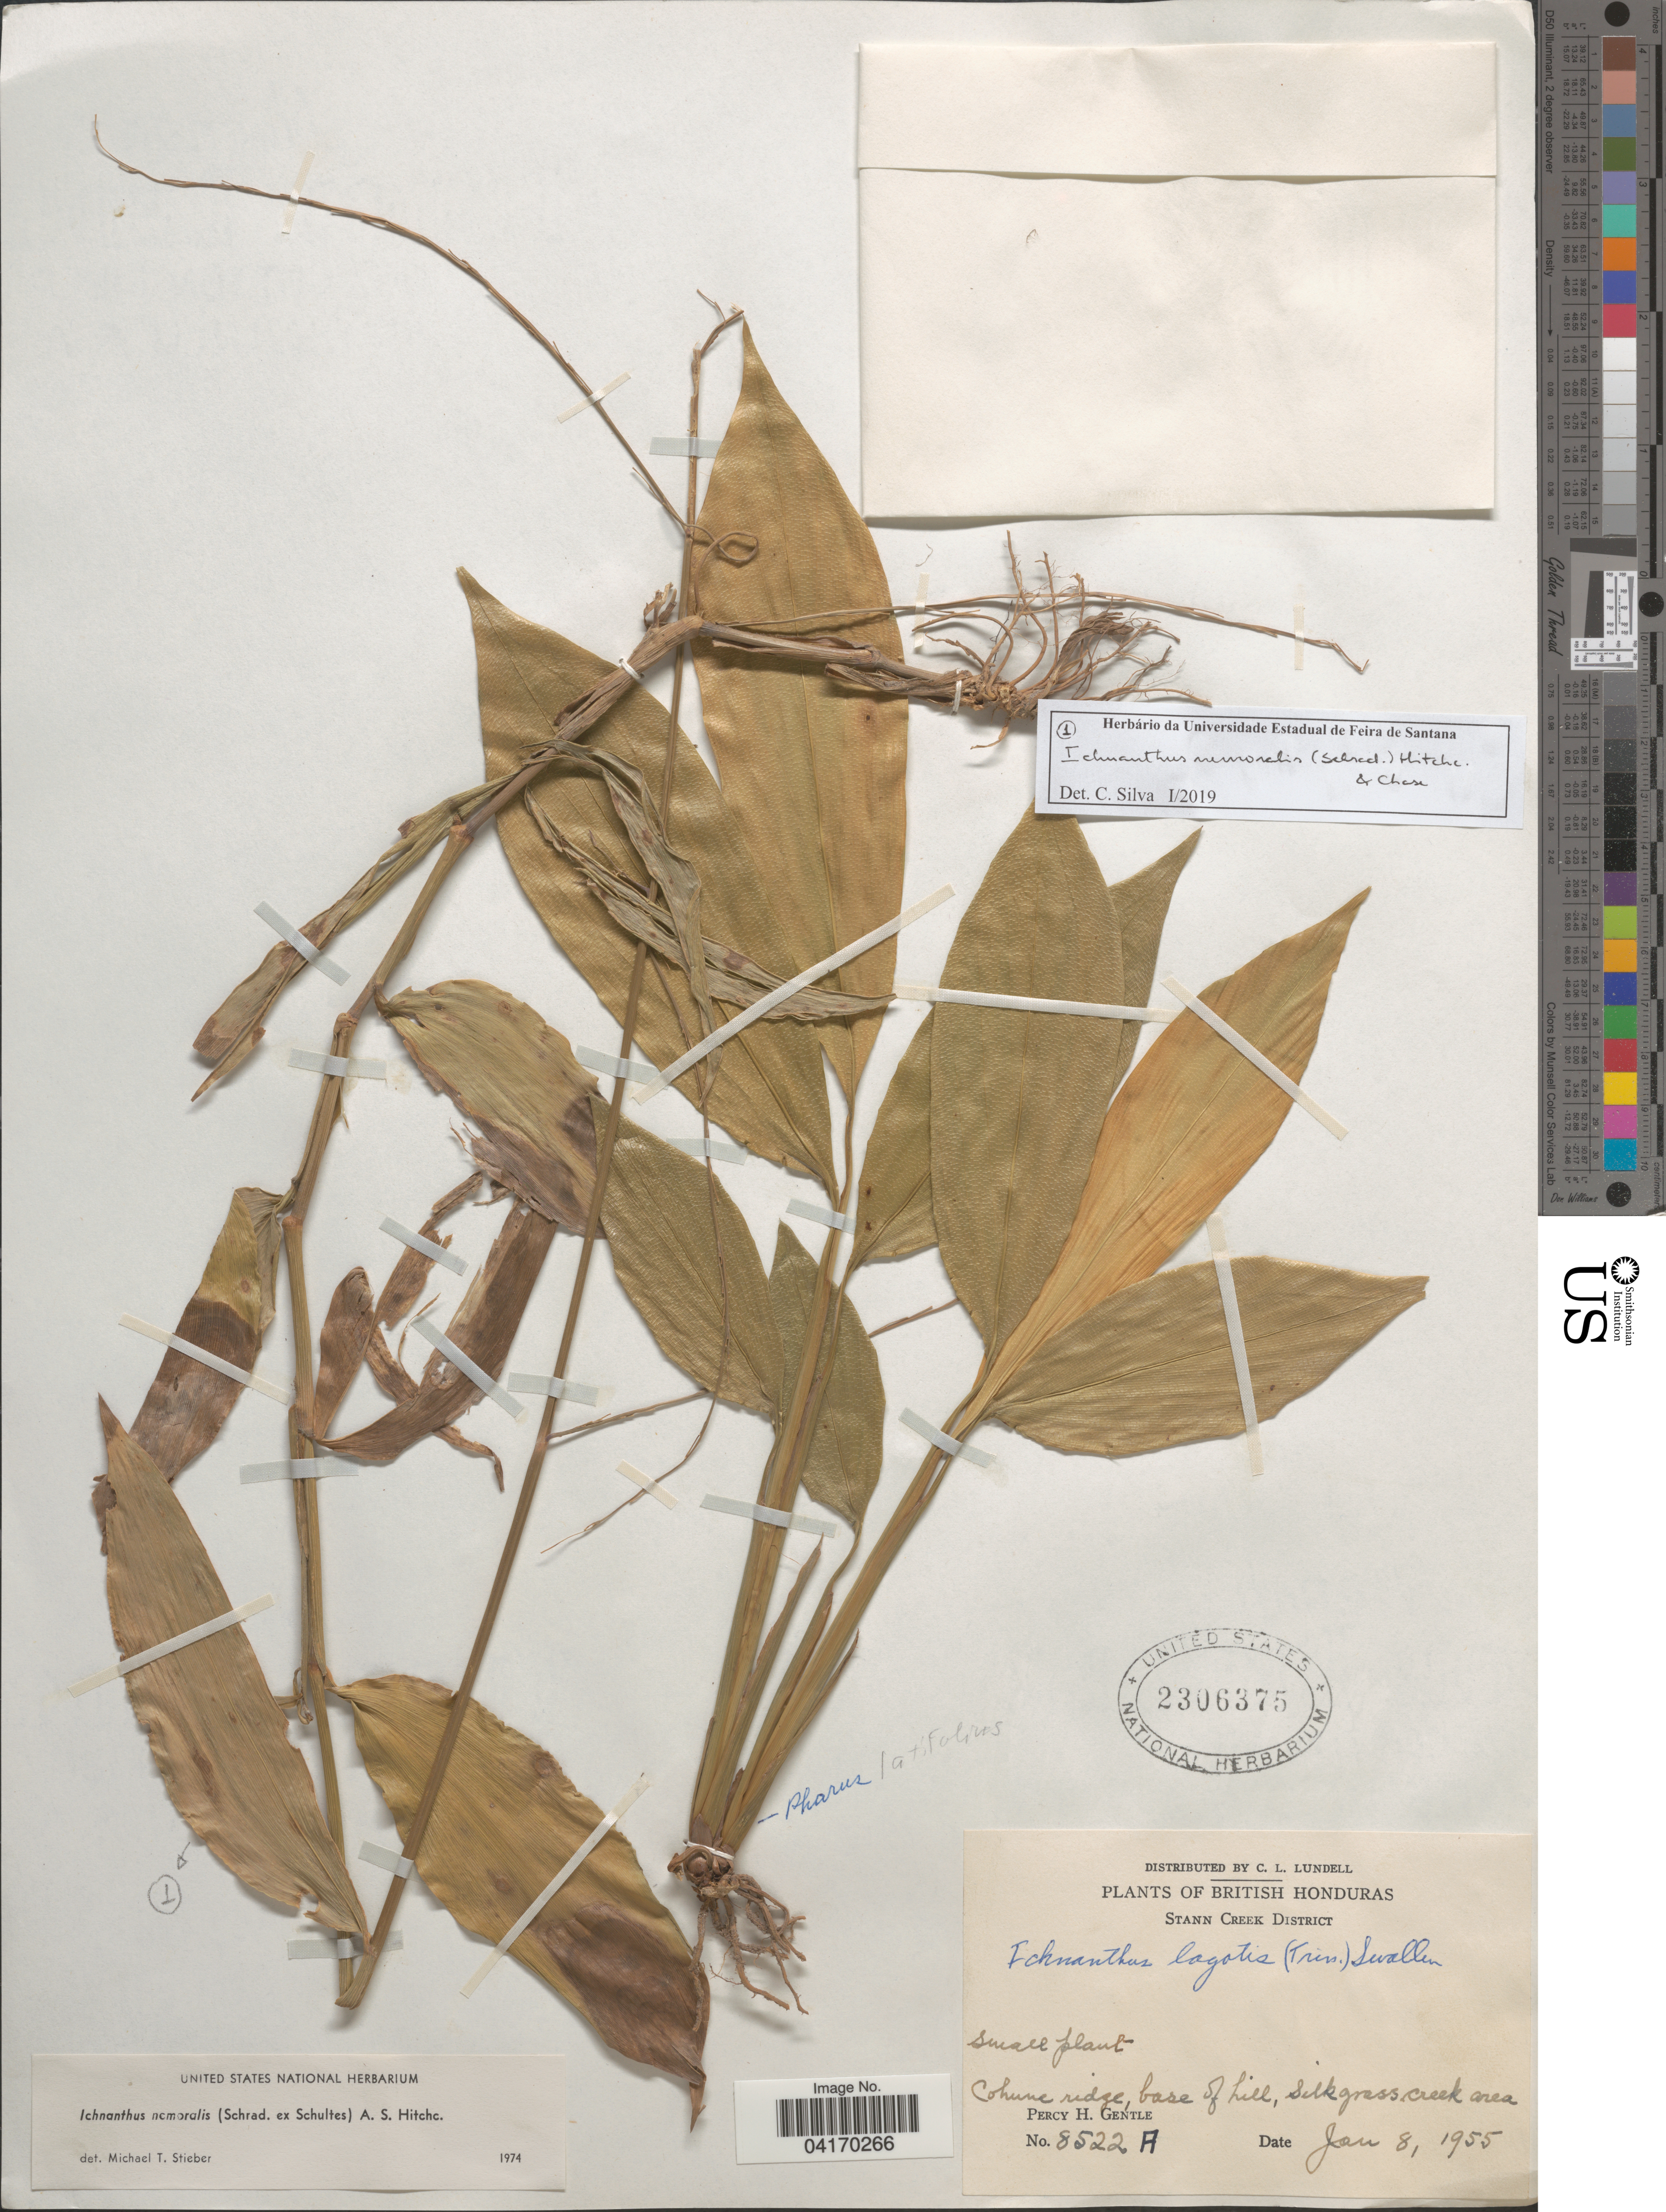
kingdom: Plantae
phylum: Tracheophyta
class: Liliopsida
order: Poales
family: Poaceae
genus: Ichnanthus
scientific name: Ichnanthus nemoralis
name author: (Schrad.) Hitchc. & Chase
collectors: P. H. Gentle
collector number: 8522A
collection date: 1955-01-08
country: Belize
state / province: Stann Creek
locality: British Honduras. Stann Creek District. Cohune ridge, base of hill, silk grass creek area.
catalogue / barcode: US 2306375